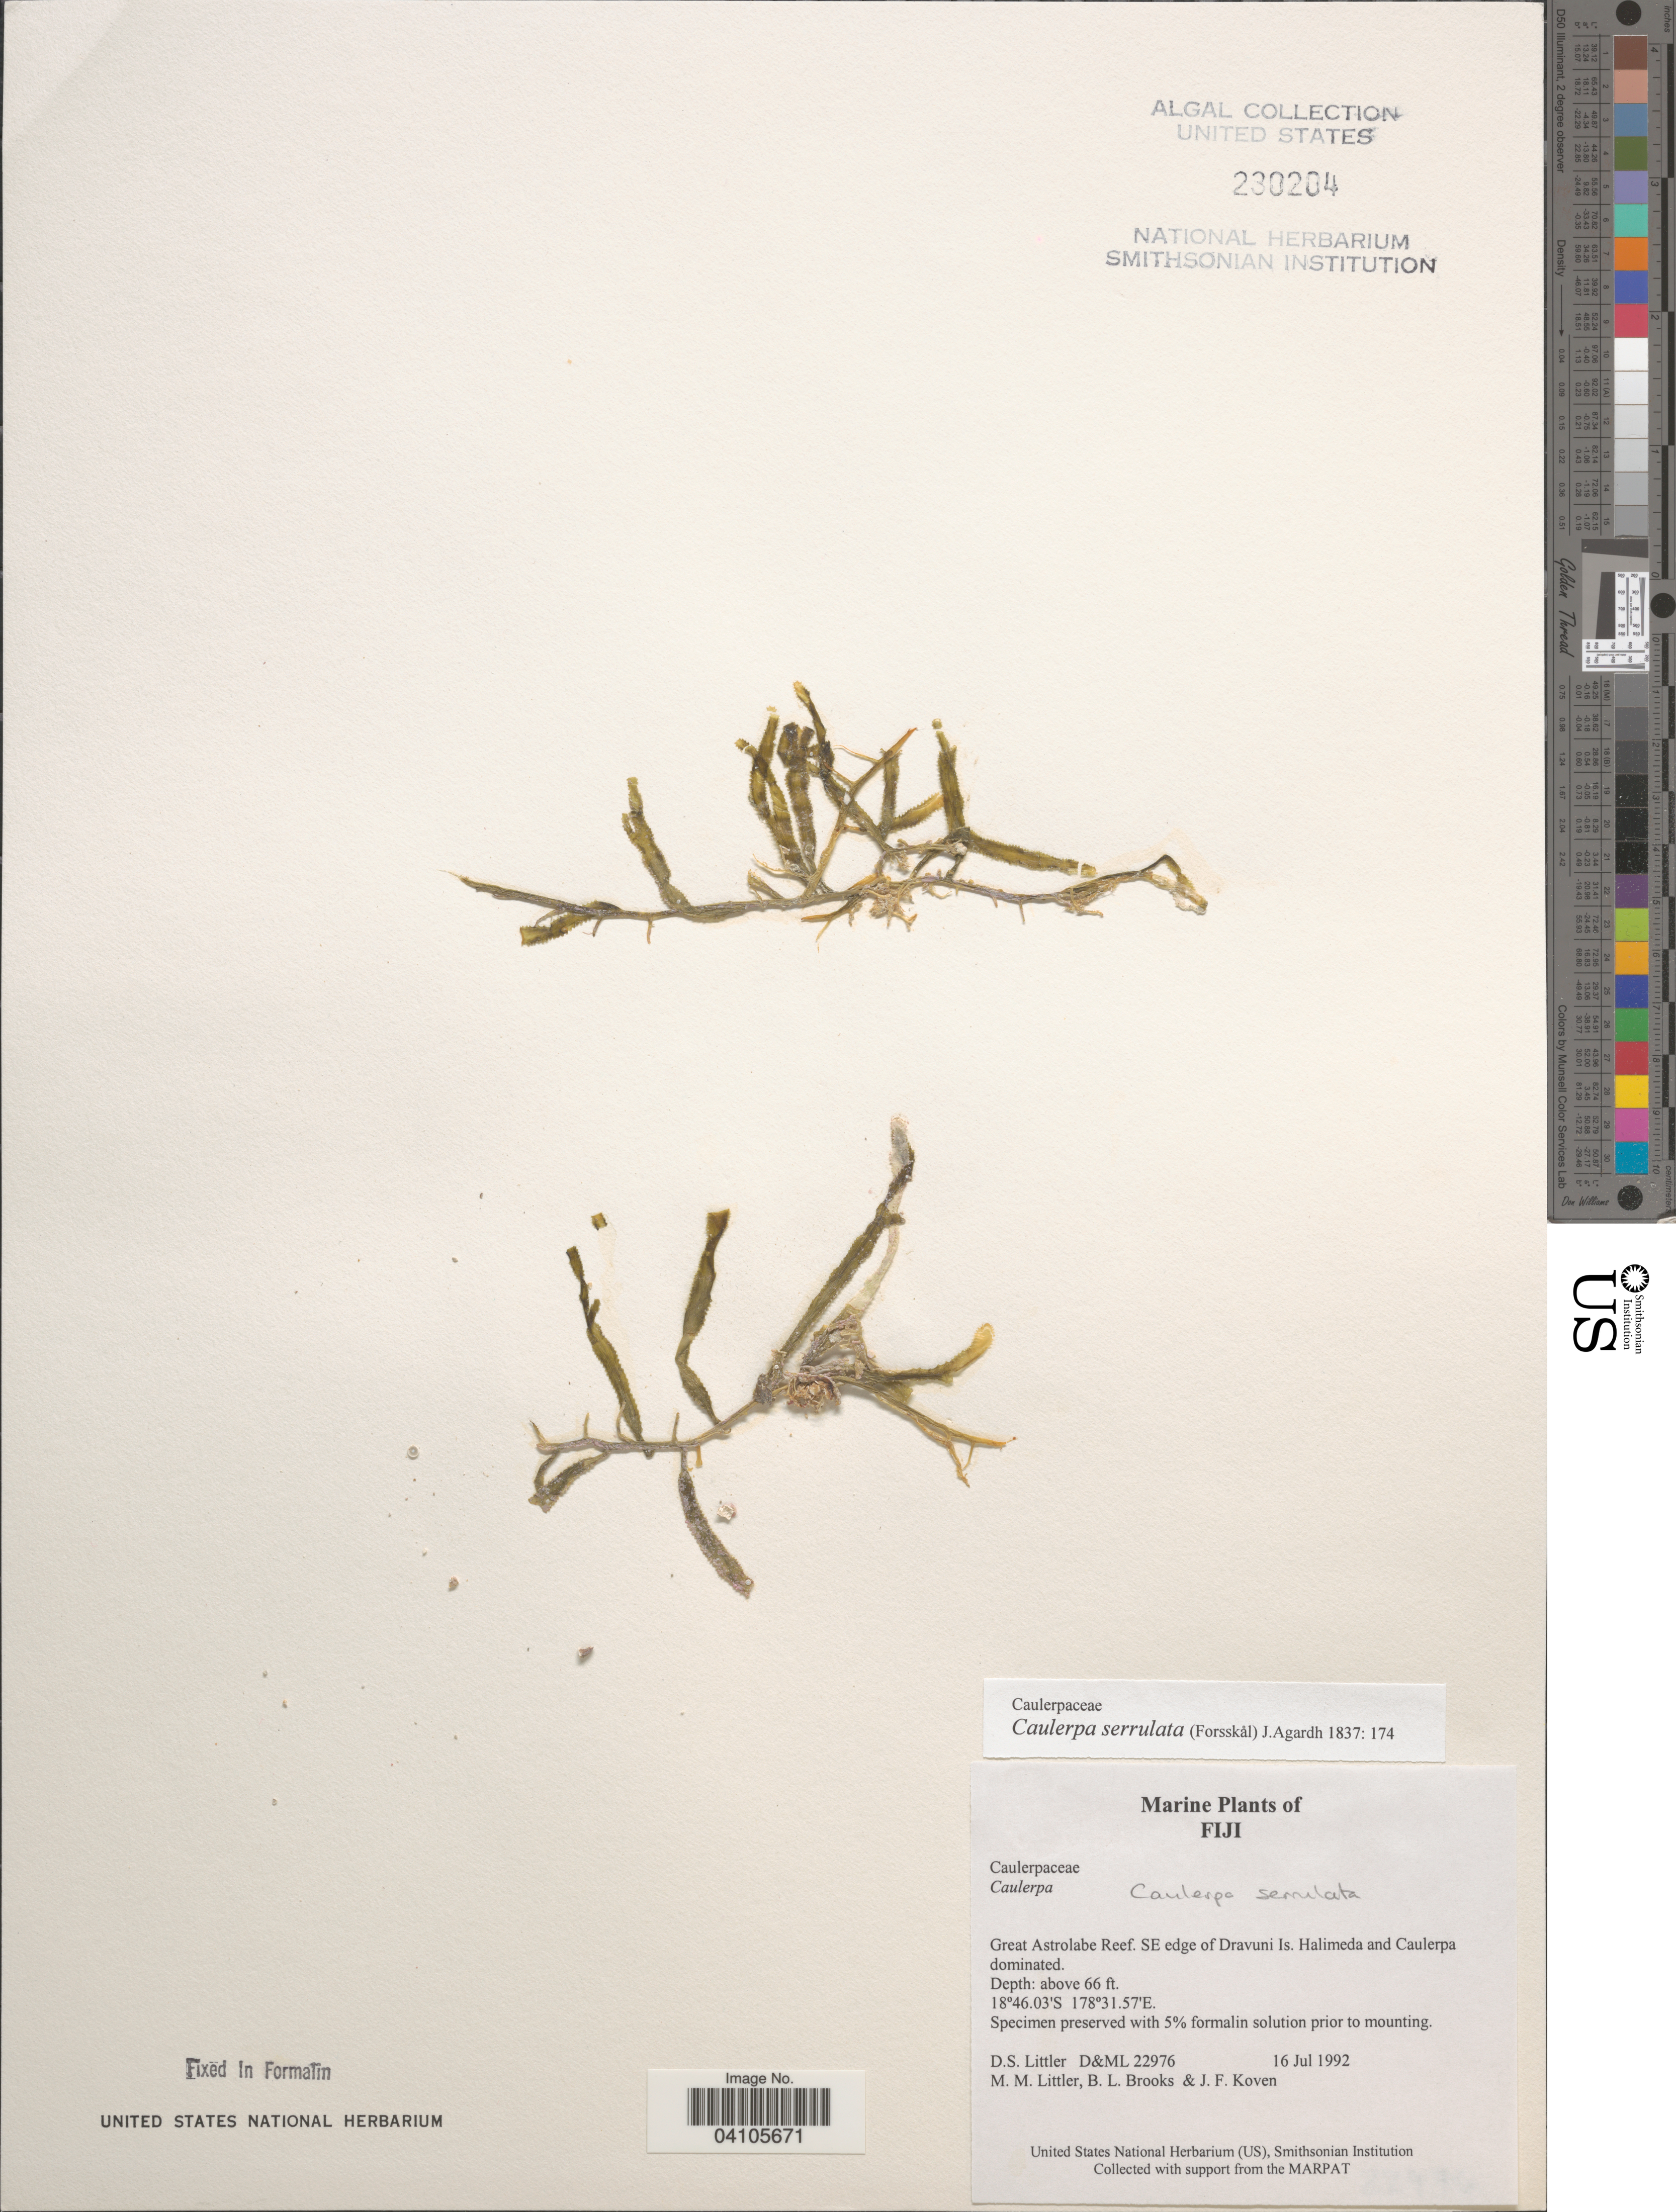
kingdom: Plantae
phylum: Chlorophyta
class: Ulvophyceae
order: Bryopsidales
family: Caulerpaceae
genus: Caulerpa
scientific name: Caulerpa serrulata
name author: (Forssk.) J. Agardh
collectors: D. S. Littler, B. Brooks & J. Koven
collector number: D&ML 22976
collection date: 1992-07-16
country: Fiji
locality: Great Astrolabe Reef. SE edge of Dravuni Is.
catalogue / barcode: US 230204